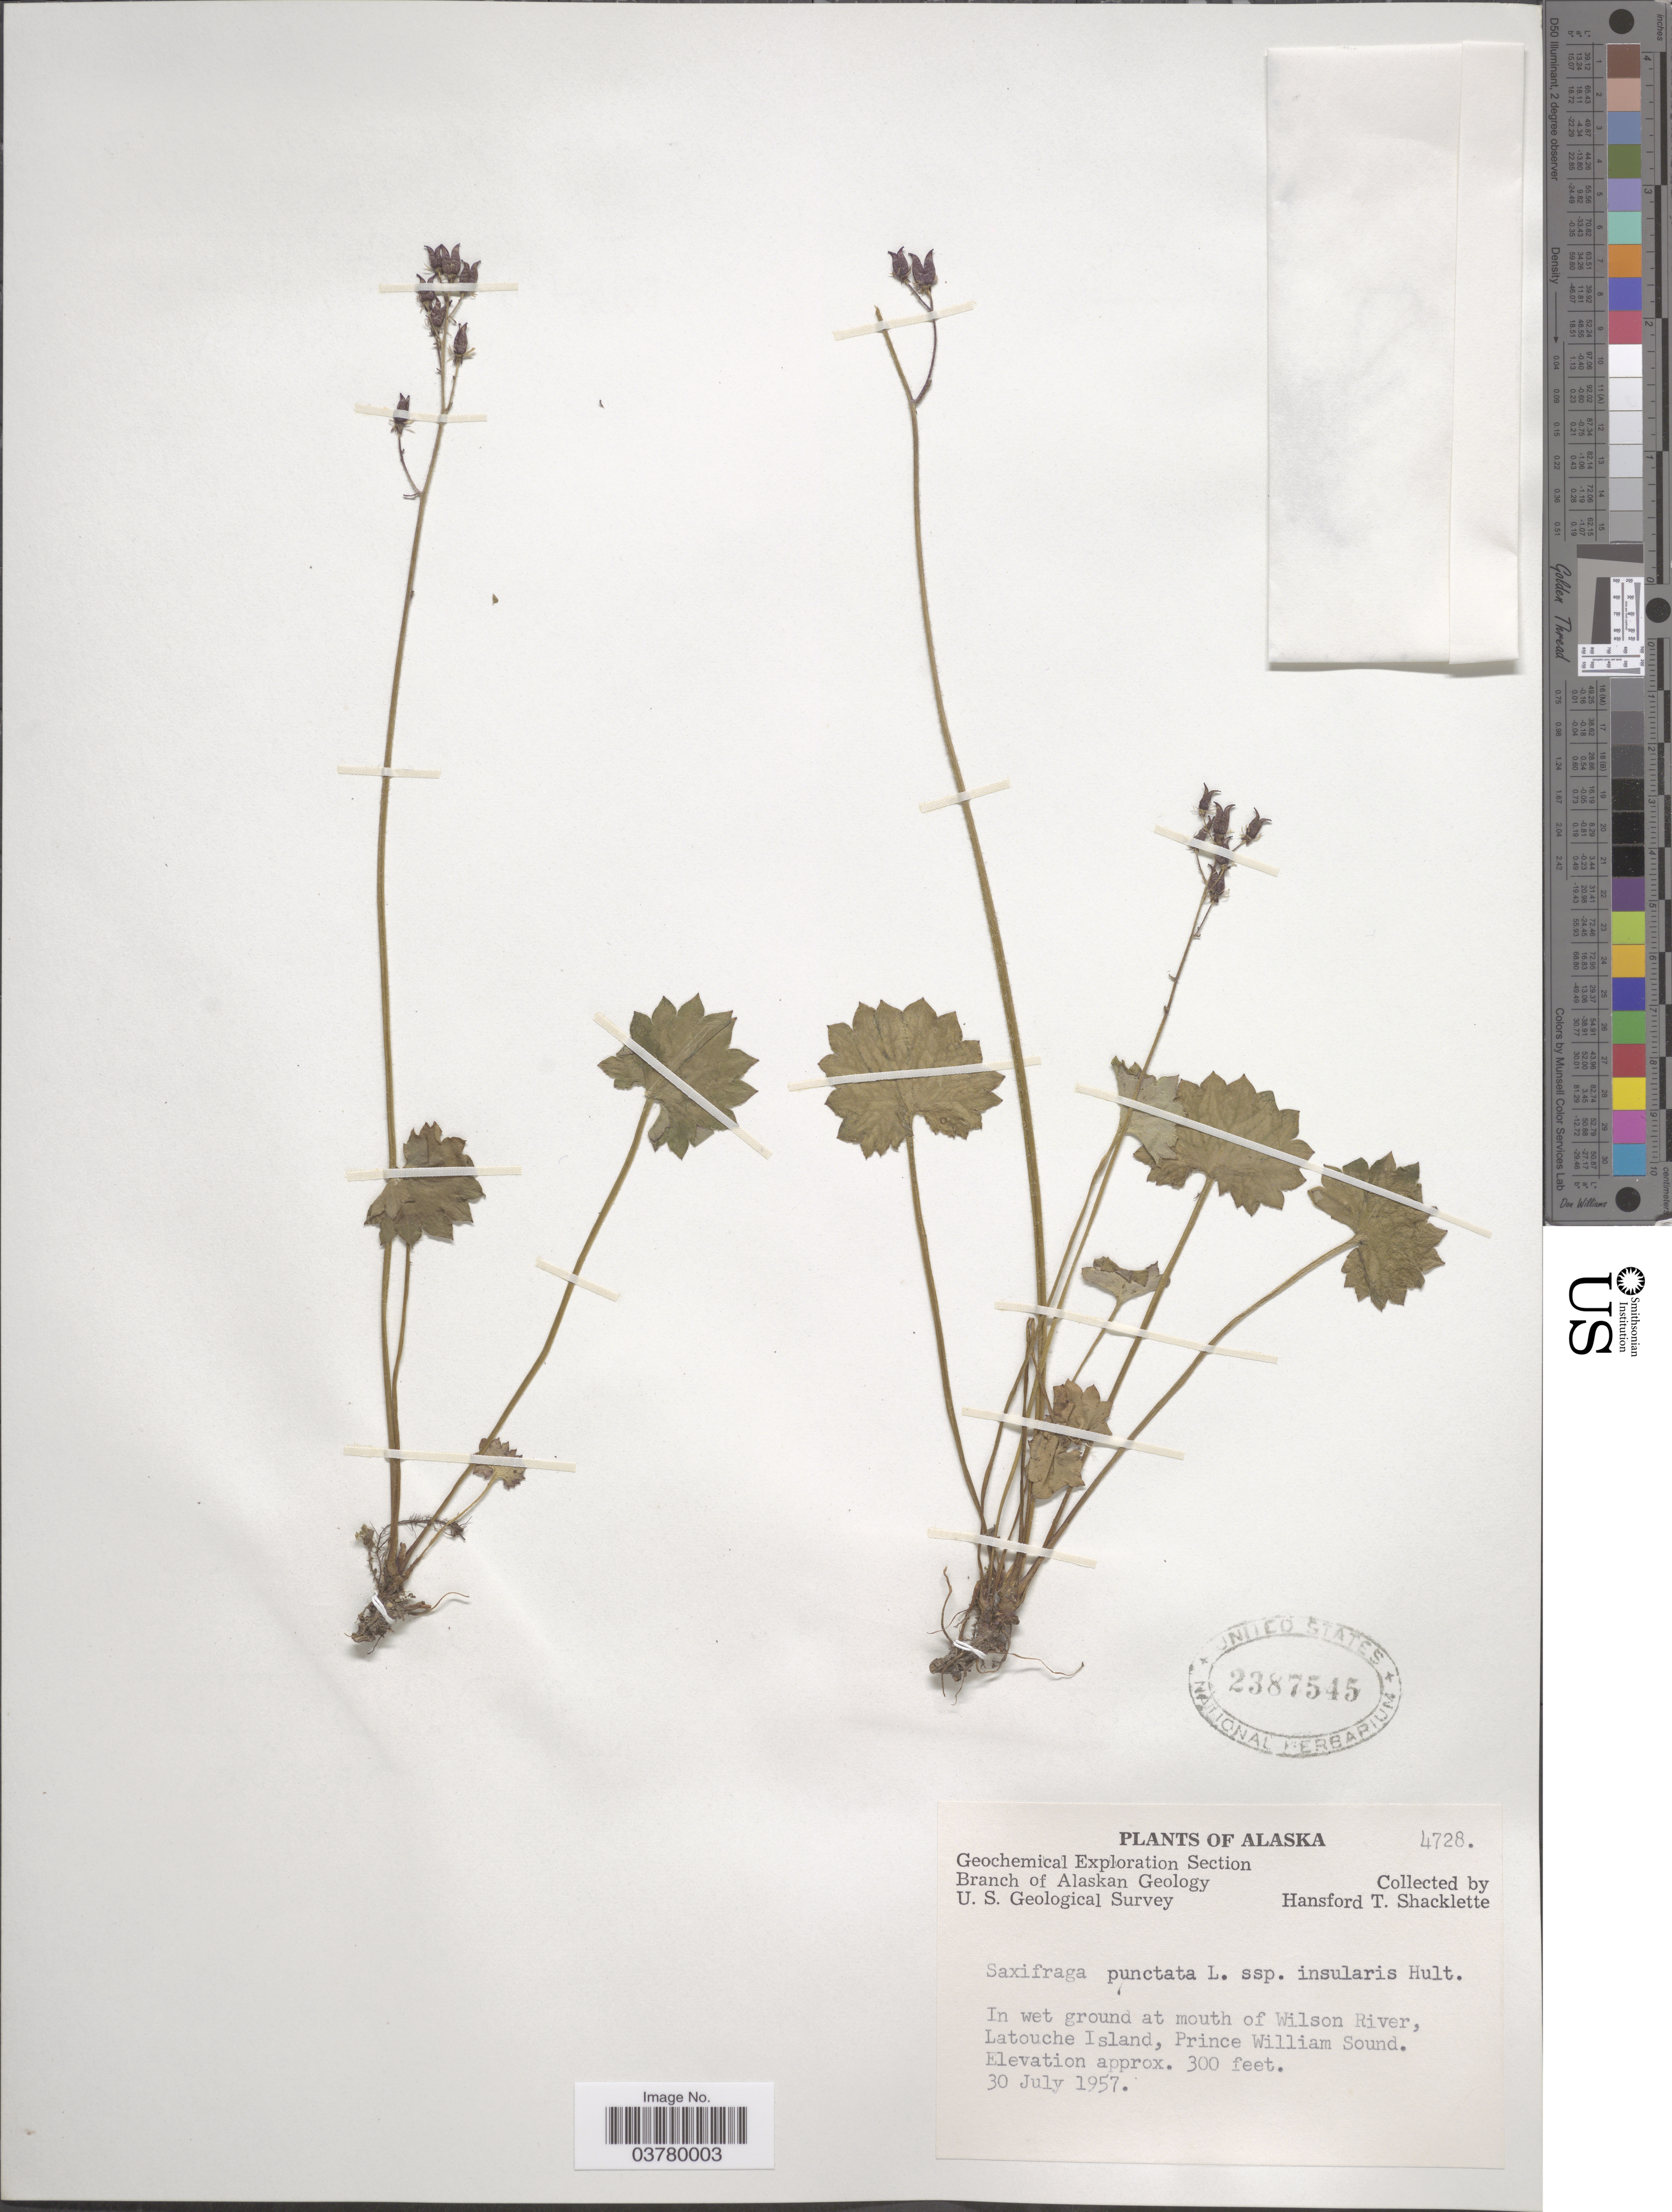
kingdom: Plantae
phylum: Tracheophyta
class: Magnoliopsida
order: Saxifragales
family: Saxifragaceae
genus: Micranthes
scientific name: Micranthes nelsoniana var. insularis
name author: (Hultén) Gornall & H. Ohba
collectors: H. Shacklette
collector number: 4728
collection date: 1957-07-30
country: United States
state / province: Alaska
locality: In wet ground at mouth of Wilson River, Latouche Island, Prince William Sound.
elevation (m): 91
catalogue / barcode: US 2387545